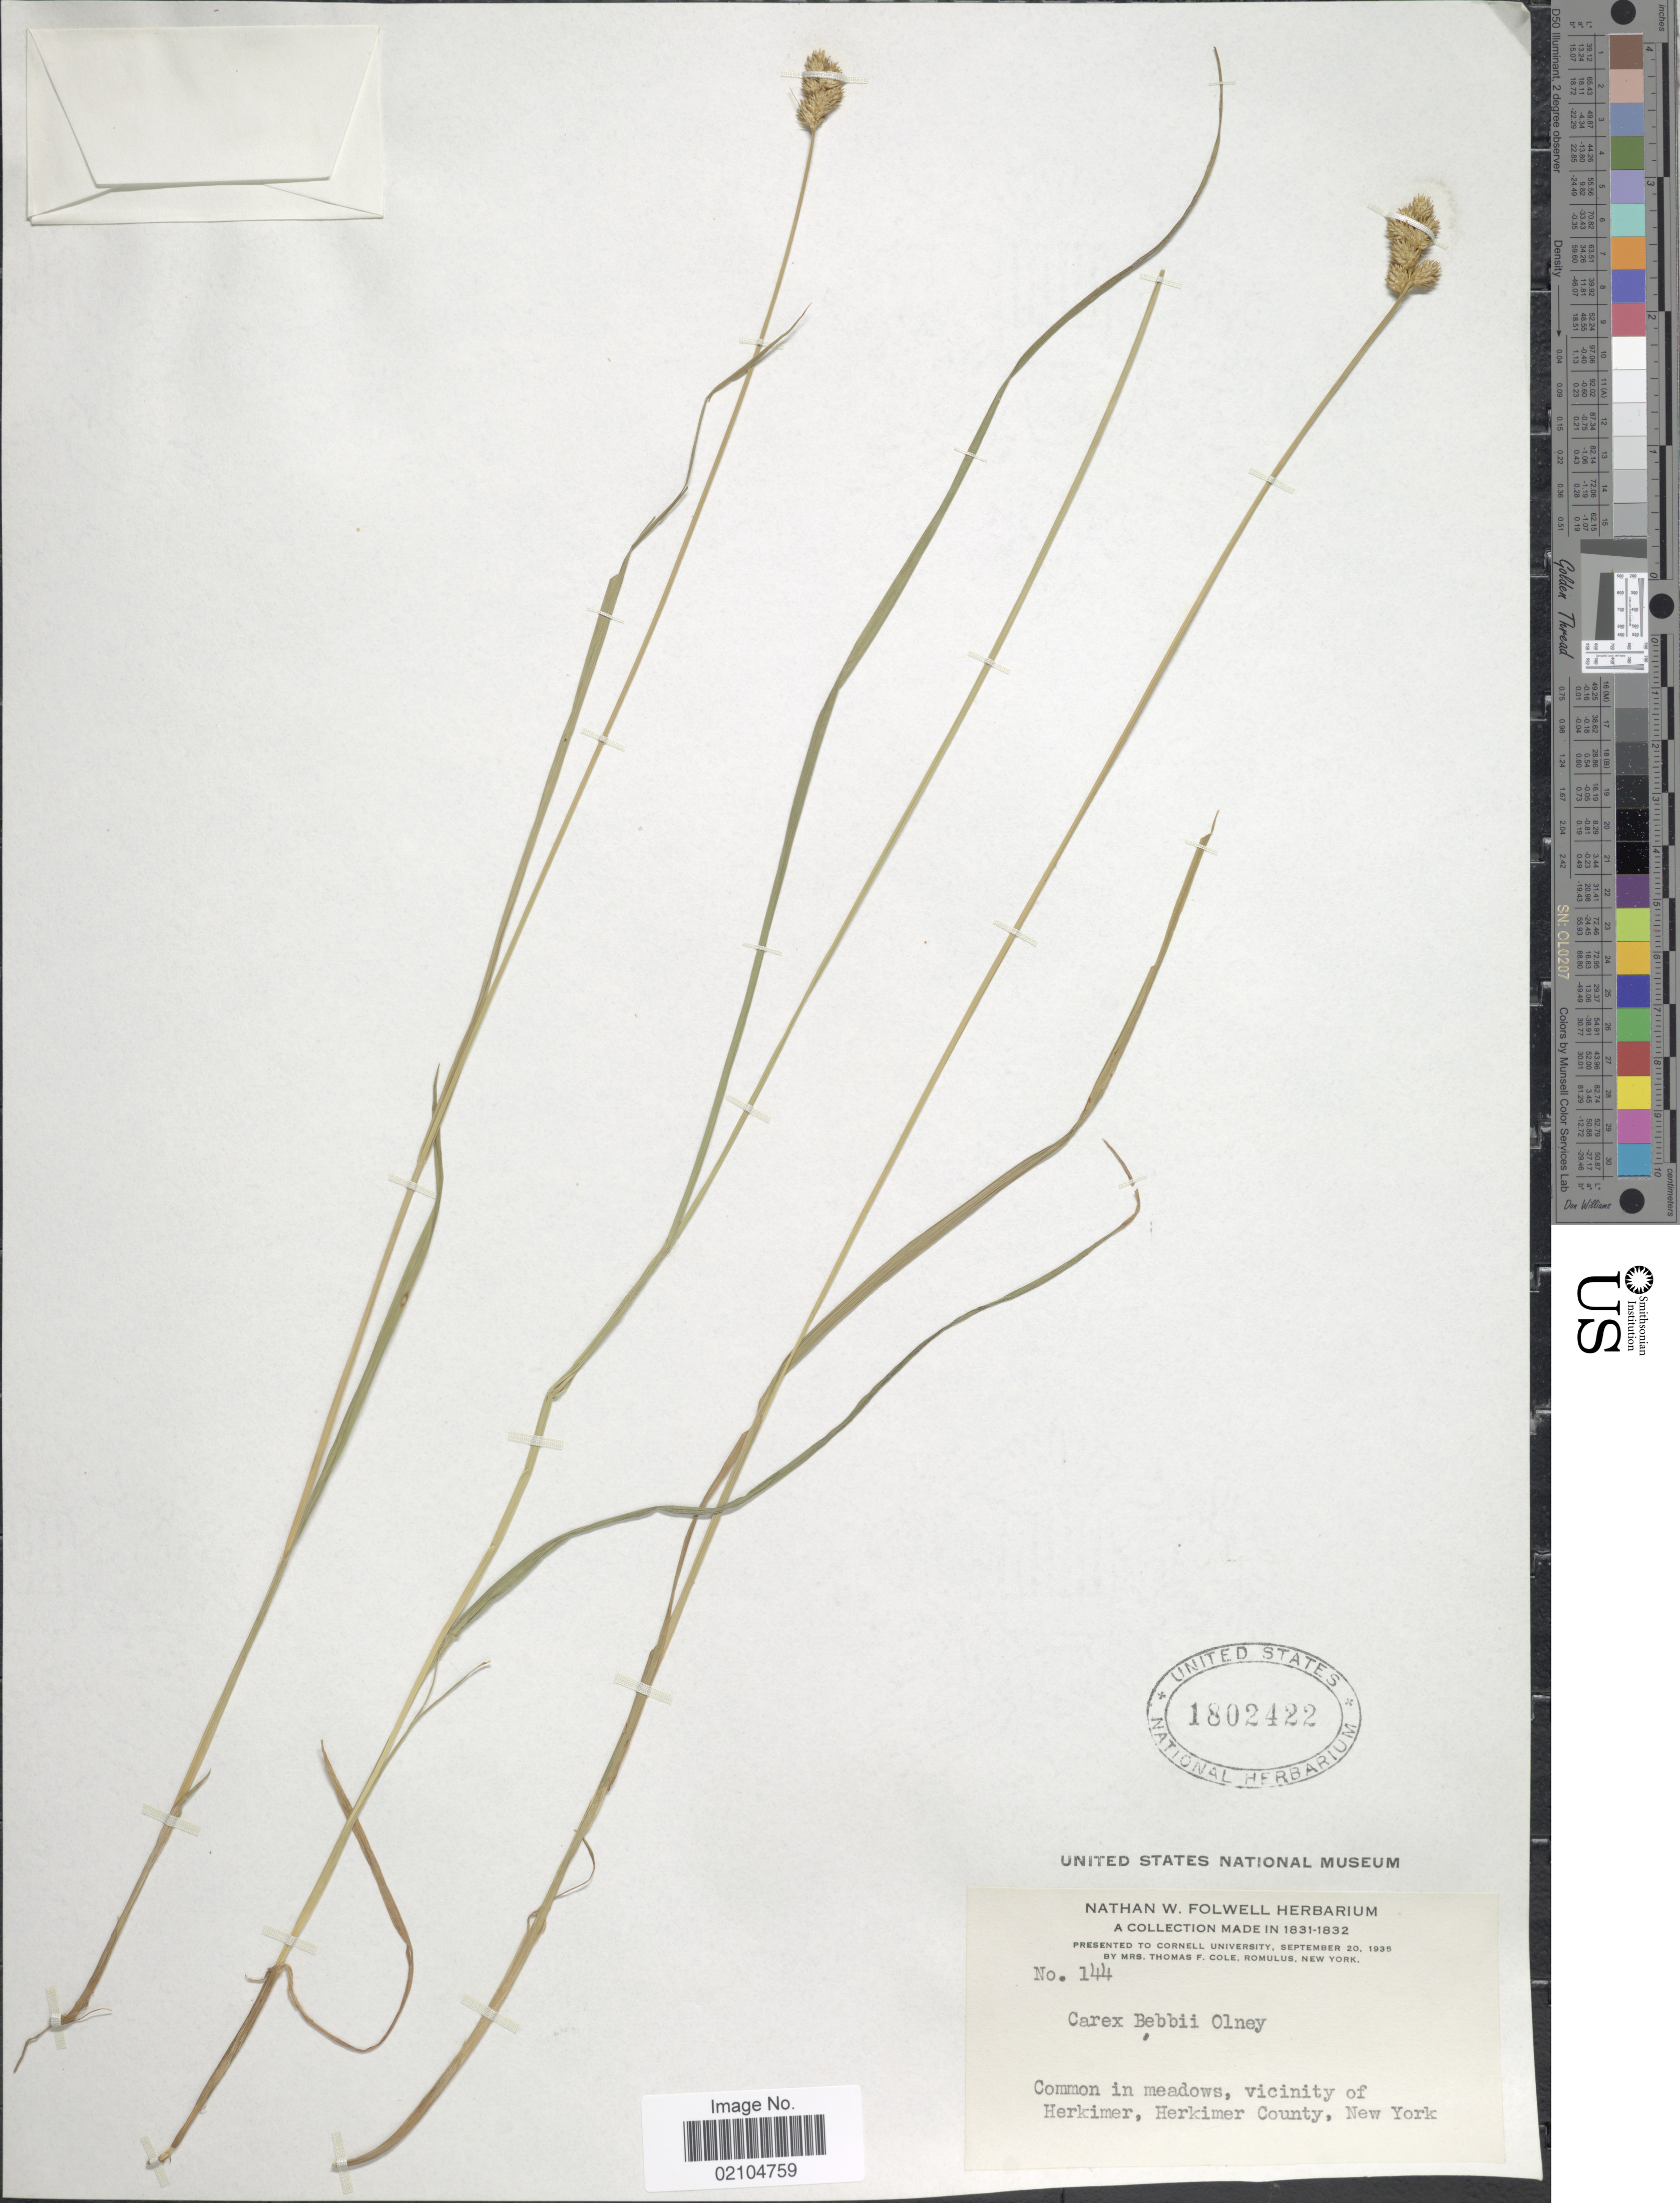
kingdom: Plantae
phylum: Tracheophyta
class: Liliopsida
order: Poales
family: Cyperaceae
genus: Carex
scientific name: Carex bebbii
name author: (L.H. Bailey) Olney ex Fernald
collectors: ex herb. Nathan W. Folwell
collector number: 144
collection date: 1935-09-20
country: United States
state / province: New York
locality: Common in meadows, vicinity of Herkimer, Herkimer County.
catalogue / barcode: US 1802422